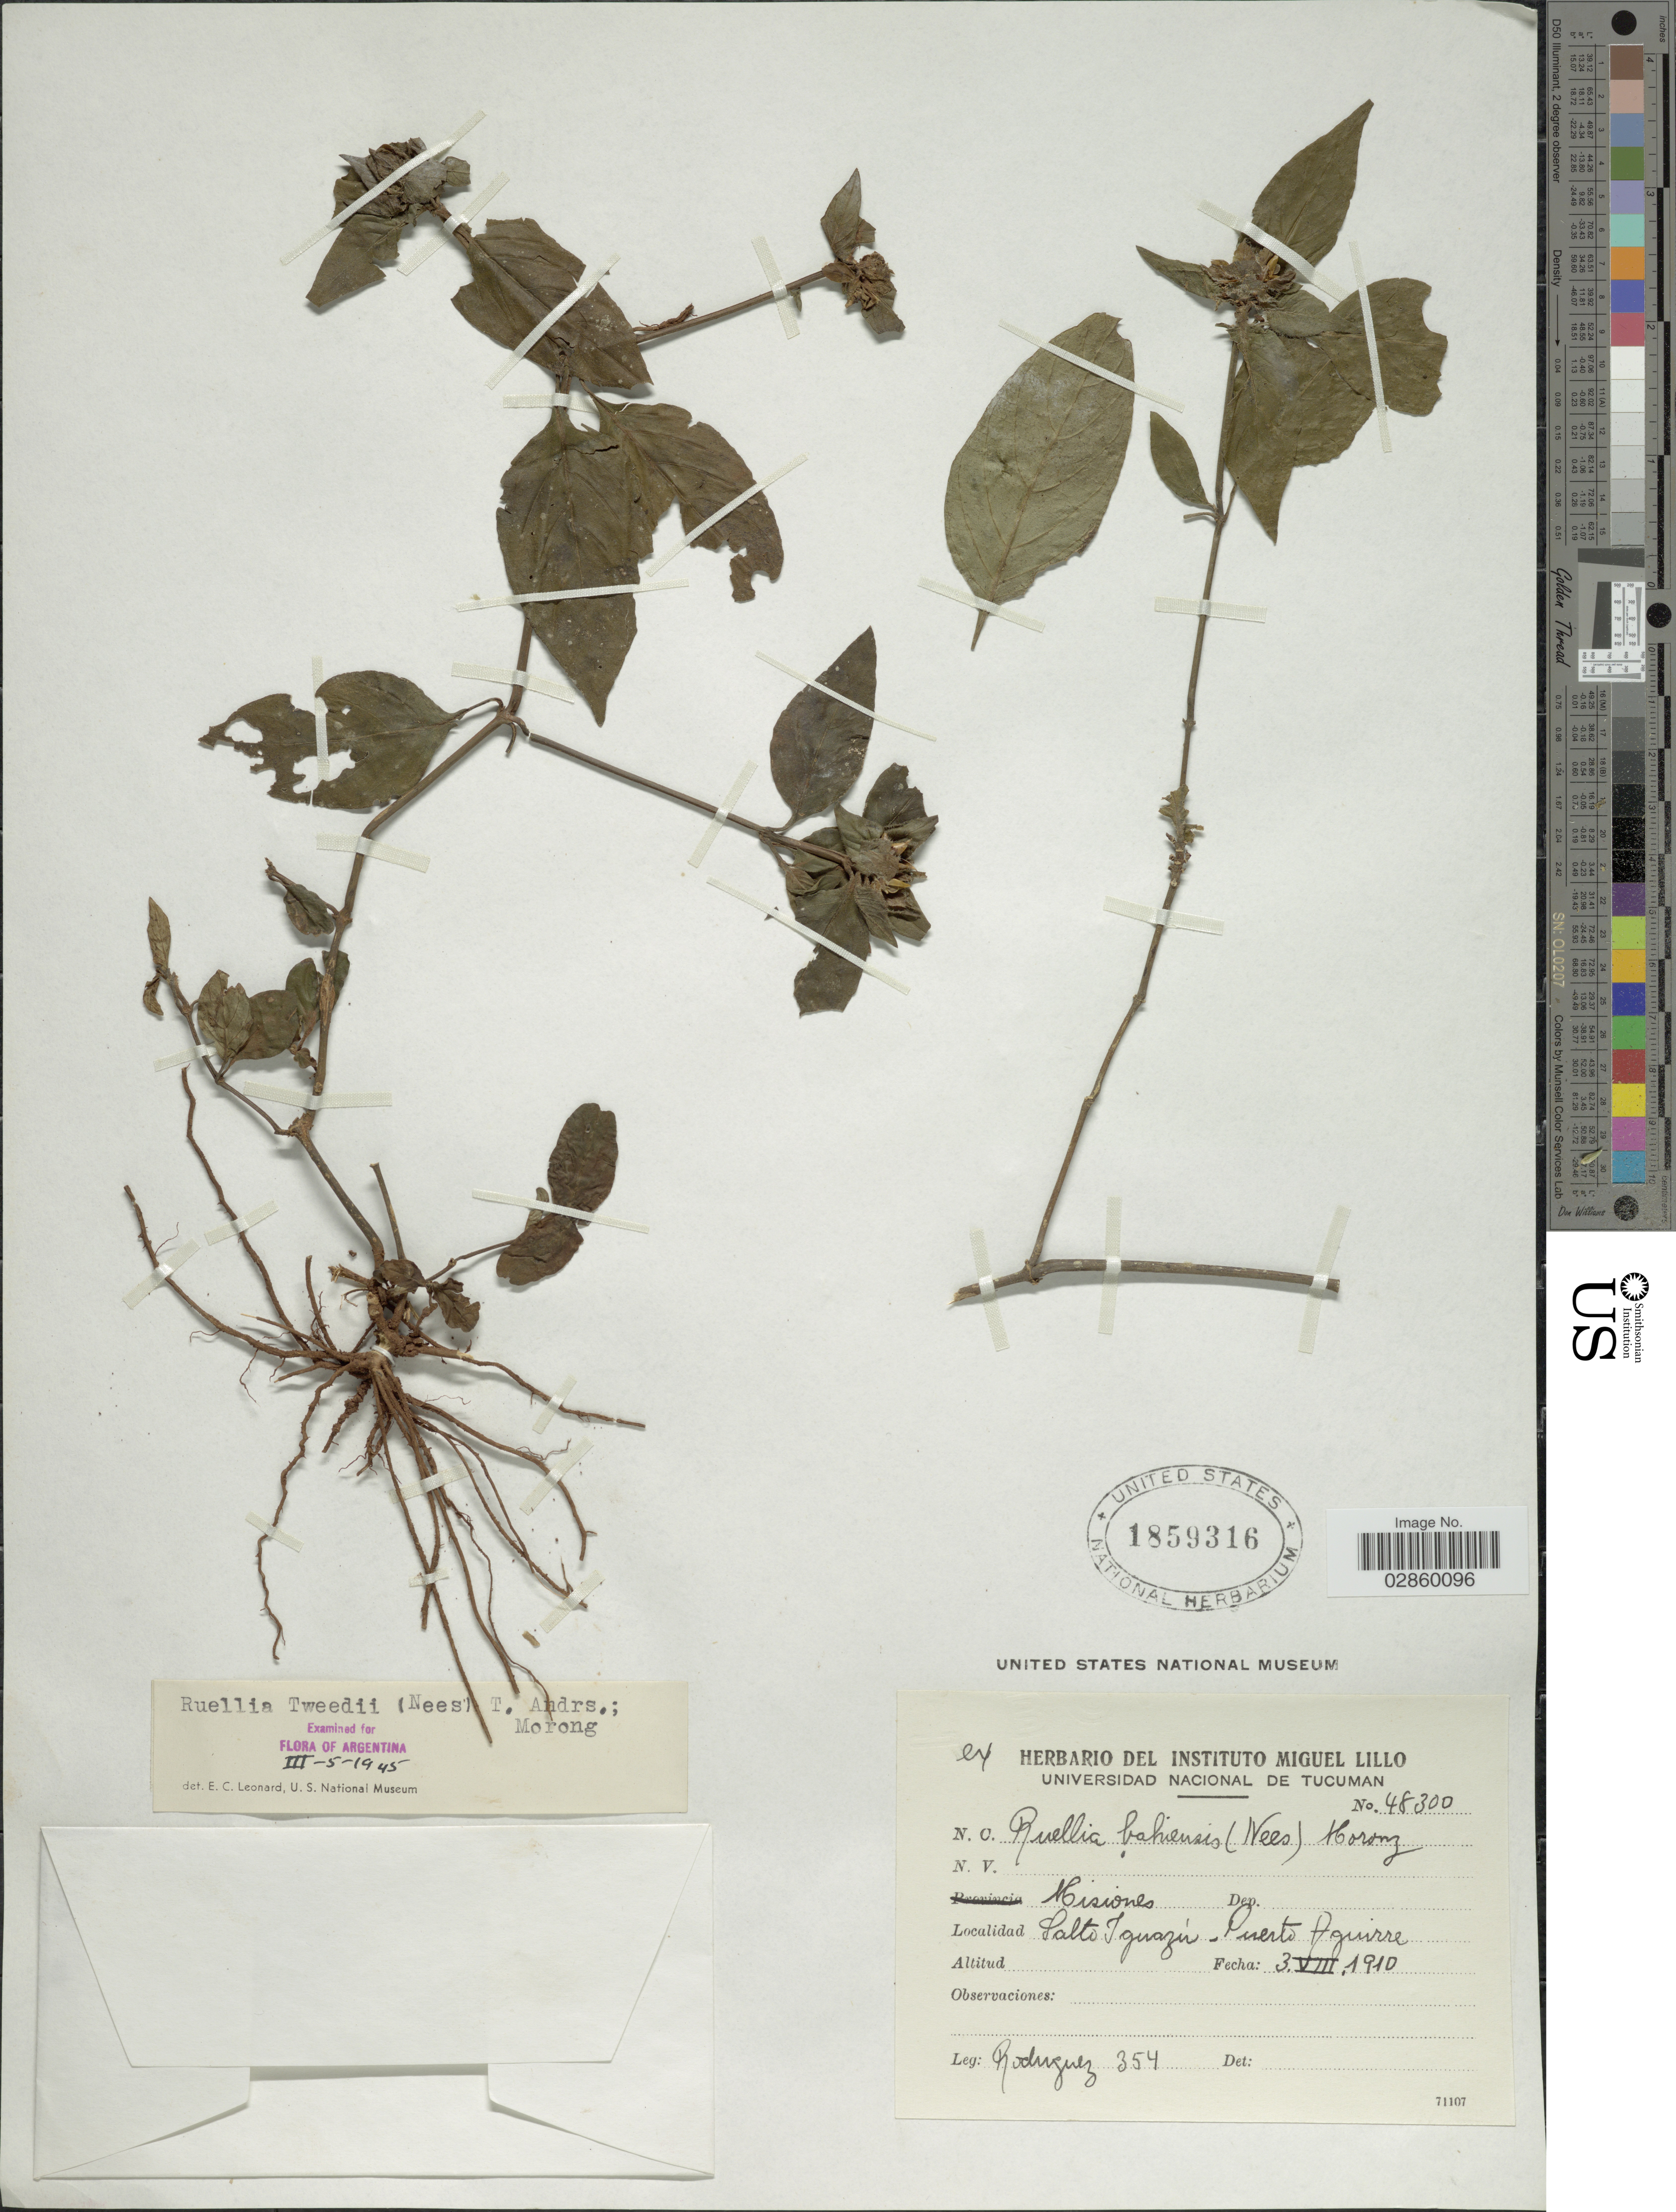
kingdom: Plantae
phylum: Tracheophyta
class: Magnoliopsida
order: Lamiales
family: Acanthaceae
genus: Ruellia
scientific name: Ruellia erythropus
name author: (Nees) Lindau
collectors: Rodriguez, --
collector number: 354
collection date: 1910-08-03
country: Argentina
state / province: Misiones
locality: Salto Iguazú, Puerto Aguirre.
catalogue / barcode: US 1859316